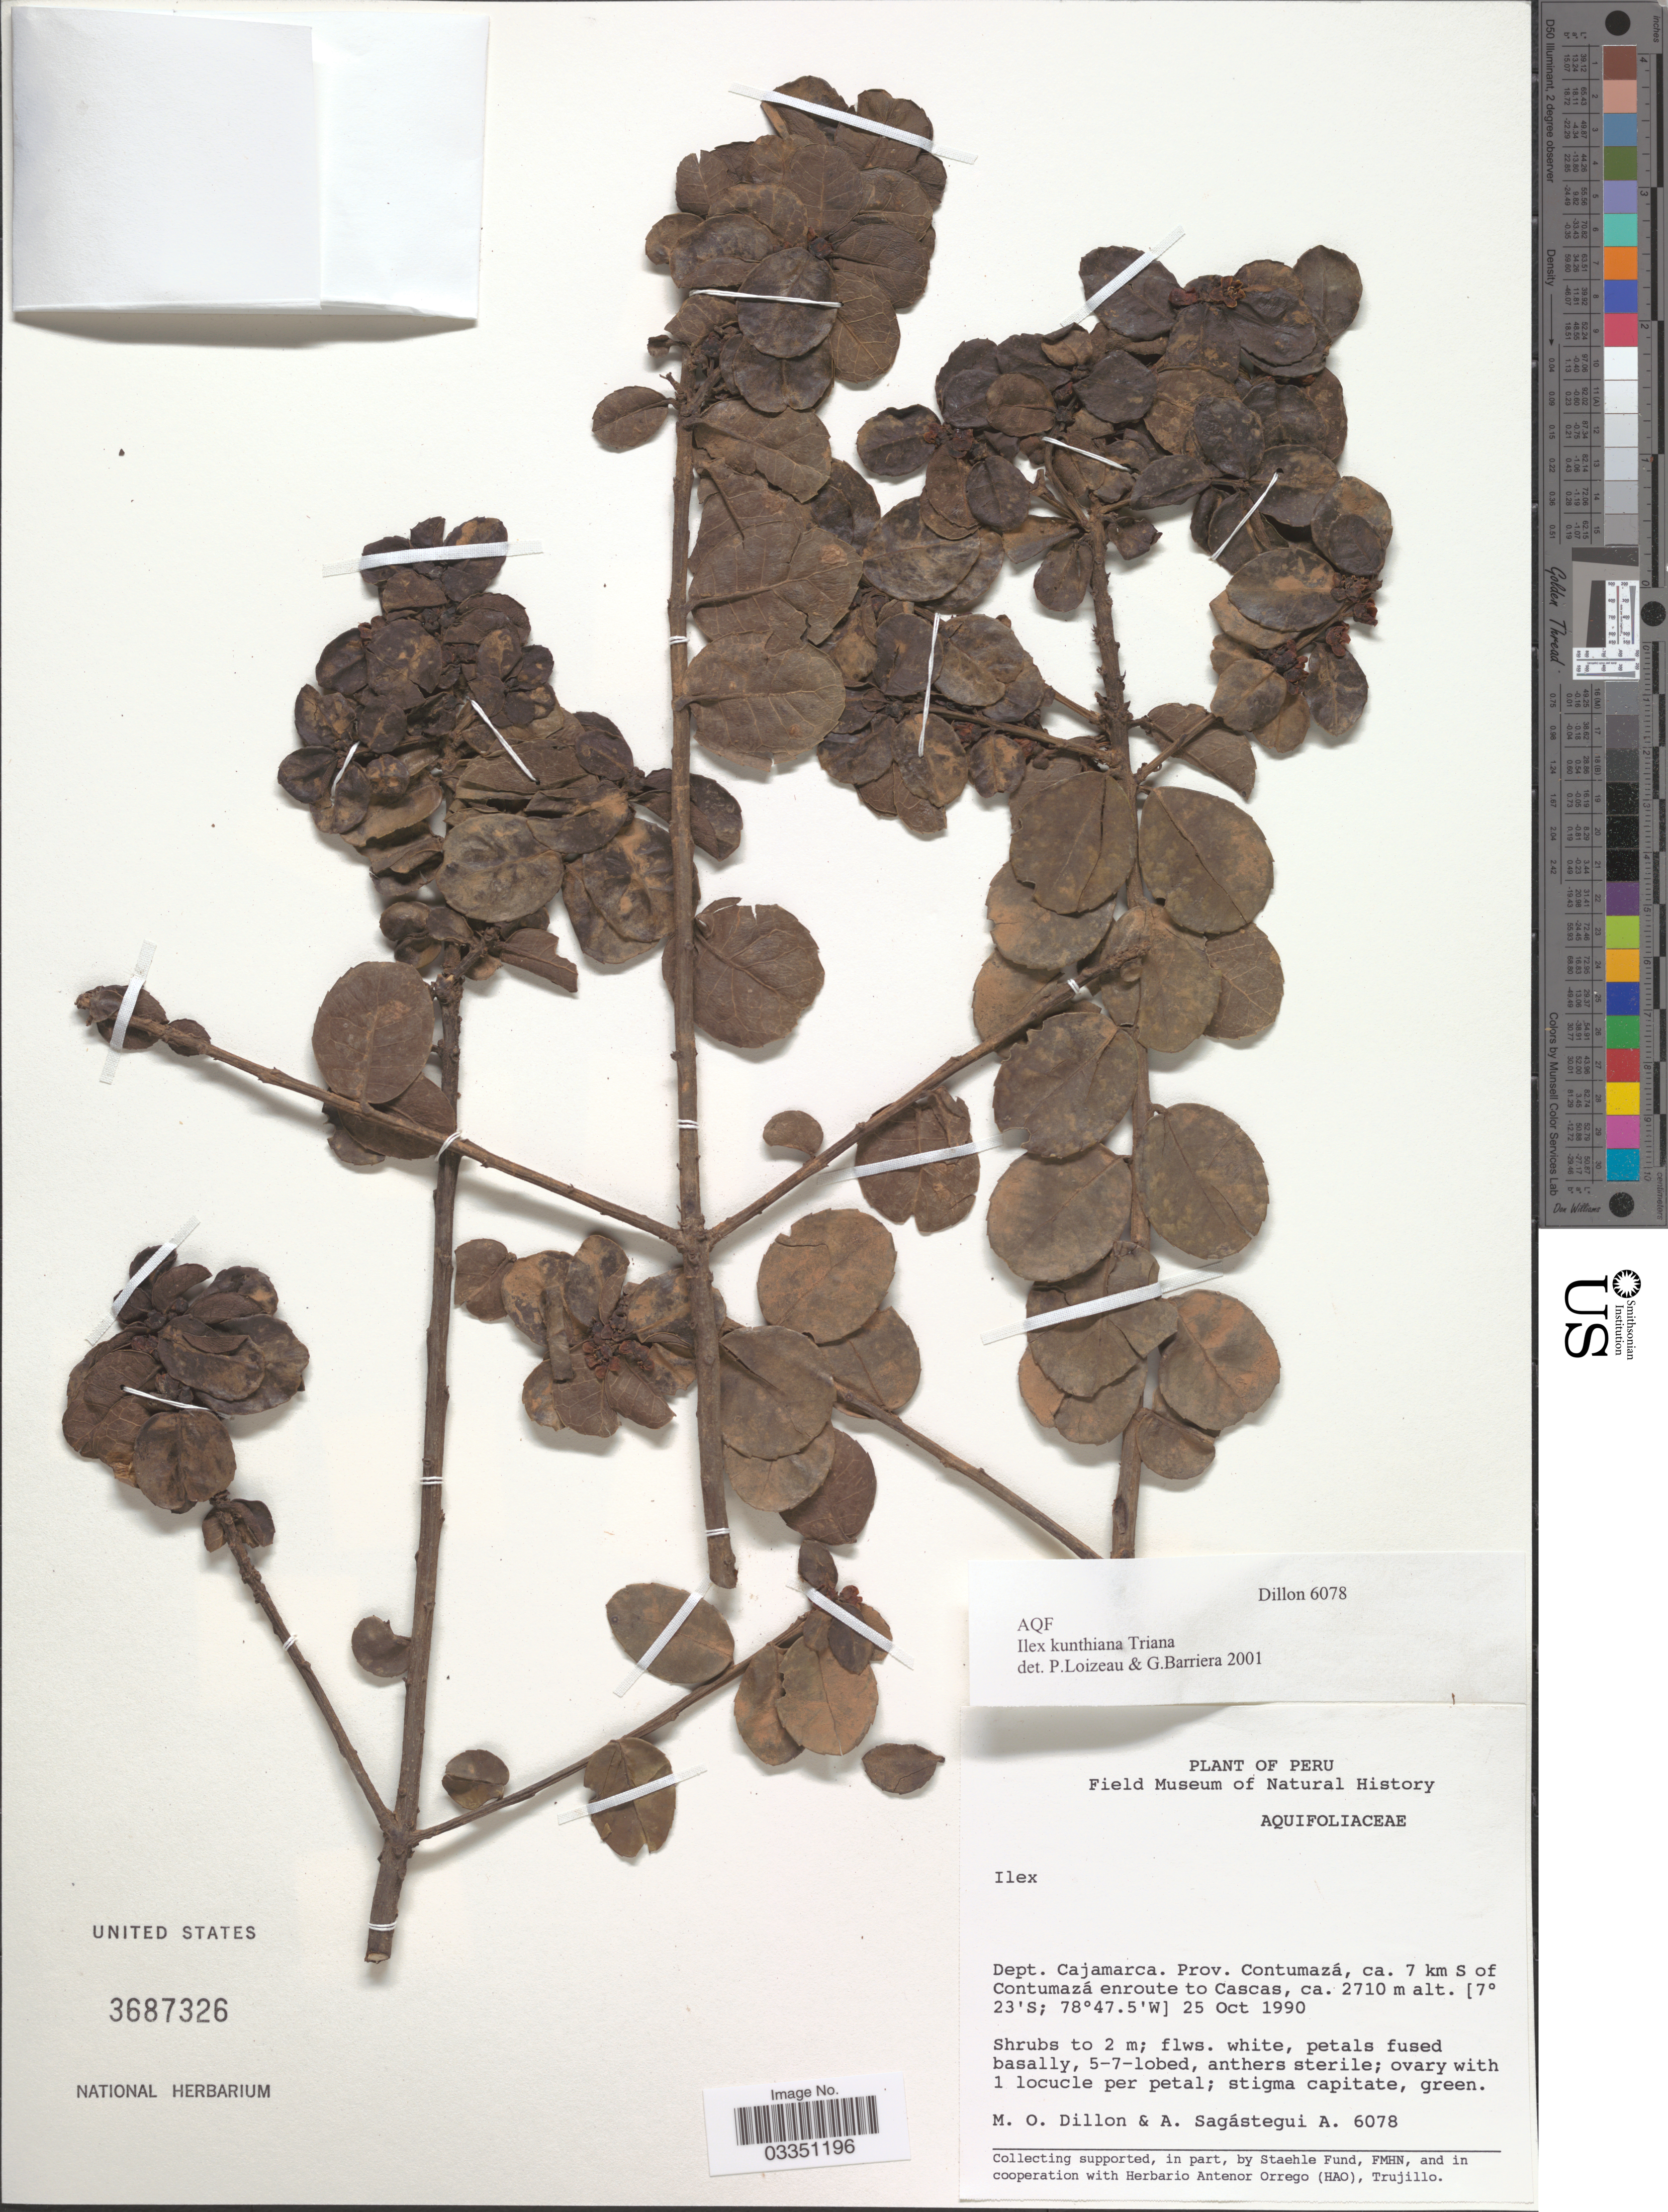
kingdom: Plantae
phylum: Tracheophyta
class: Magnoliopsida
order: Aquifoliales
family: Aquifoliaceae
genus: Ilex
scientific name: Ilex kunthiana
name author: Triana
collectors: M. O. Dillon & A. Sagástegui A.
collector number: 6078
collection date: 1990-10-25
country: Peru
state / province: Cajamarca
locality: Dept. Cajamarca. Prov. Contumazá, ca. 7 km S of Contumazá enroute to Cascas.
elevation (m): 2710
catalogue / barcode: US 3687326